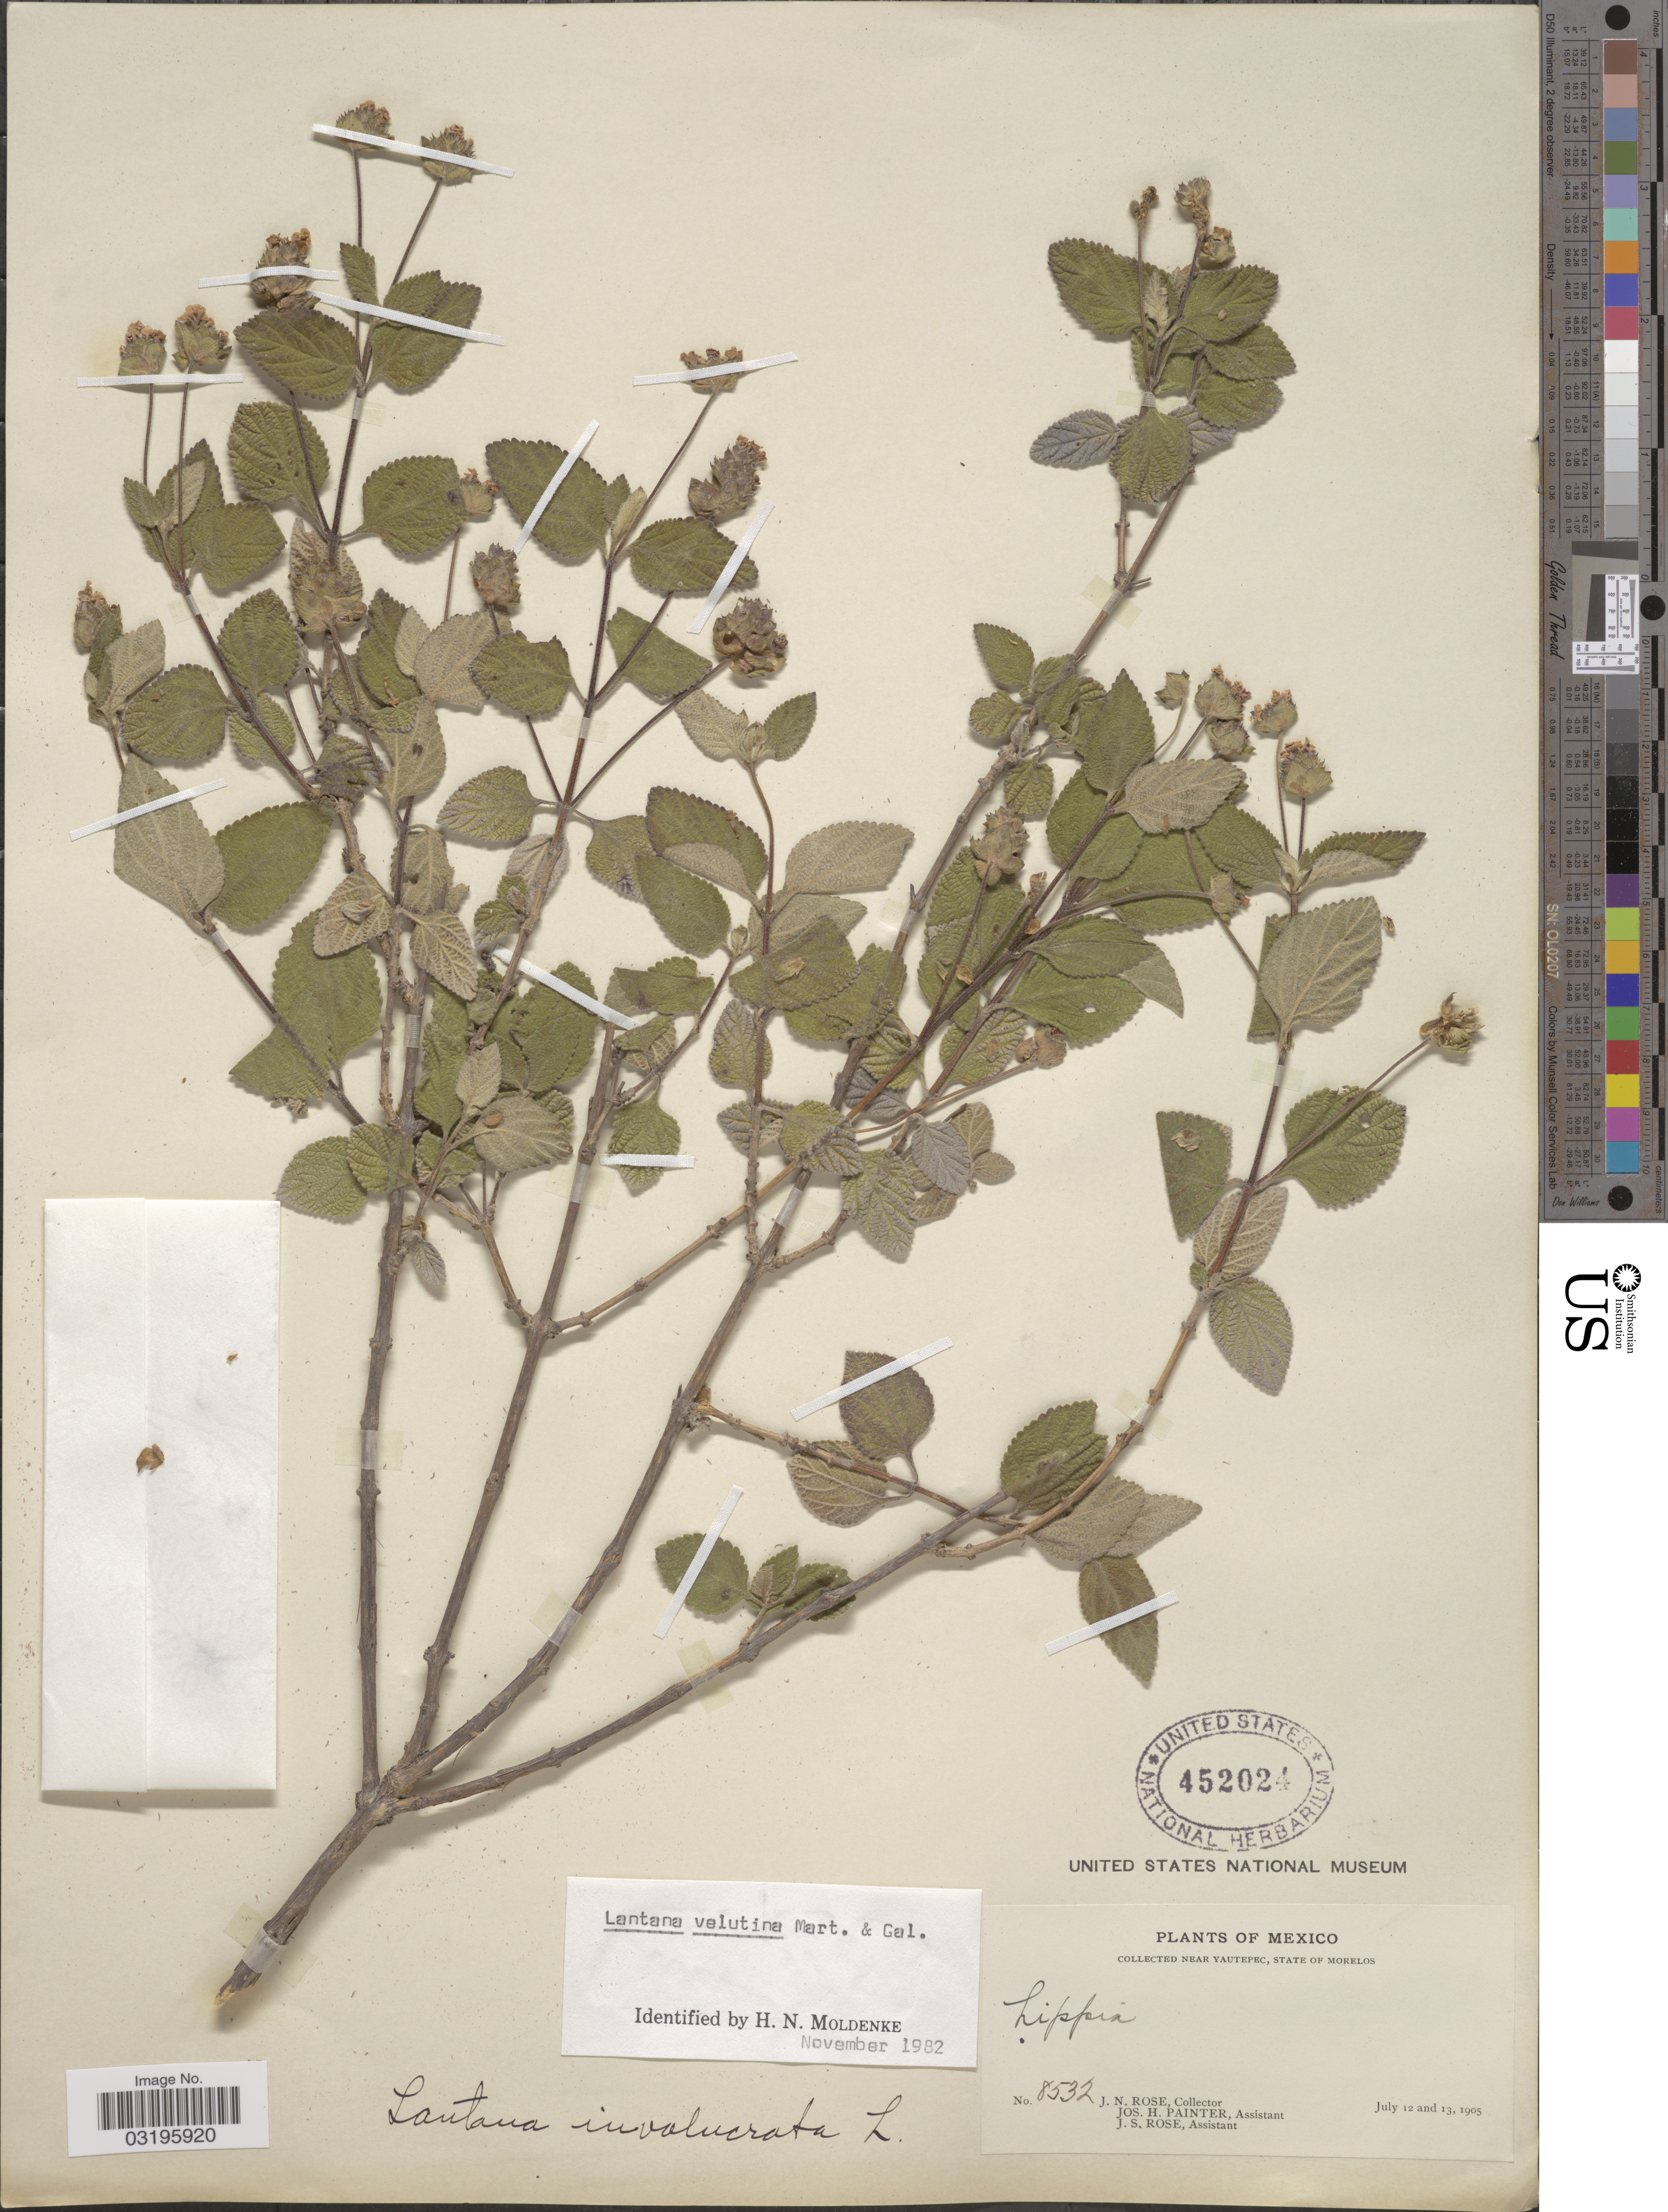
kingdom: Plantae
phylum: Tracheophyta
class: Magnoliopsida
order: Lamiales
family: Verbenaceae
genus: Lantana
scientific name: Lantana velutina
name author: M. Martens & Galeotti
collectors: J. N. Rose, J. H. Painter & J. S. Rose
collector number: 8532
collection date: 1905-07-12/1905-07-13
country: Mexico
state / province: Morelos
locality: Near Yautepec.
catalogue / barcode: US 452024